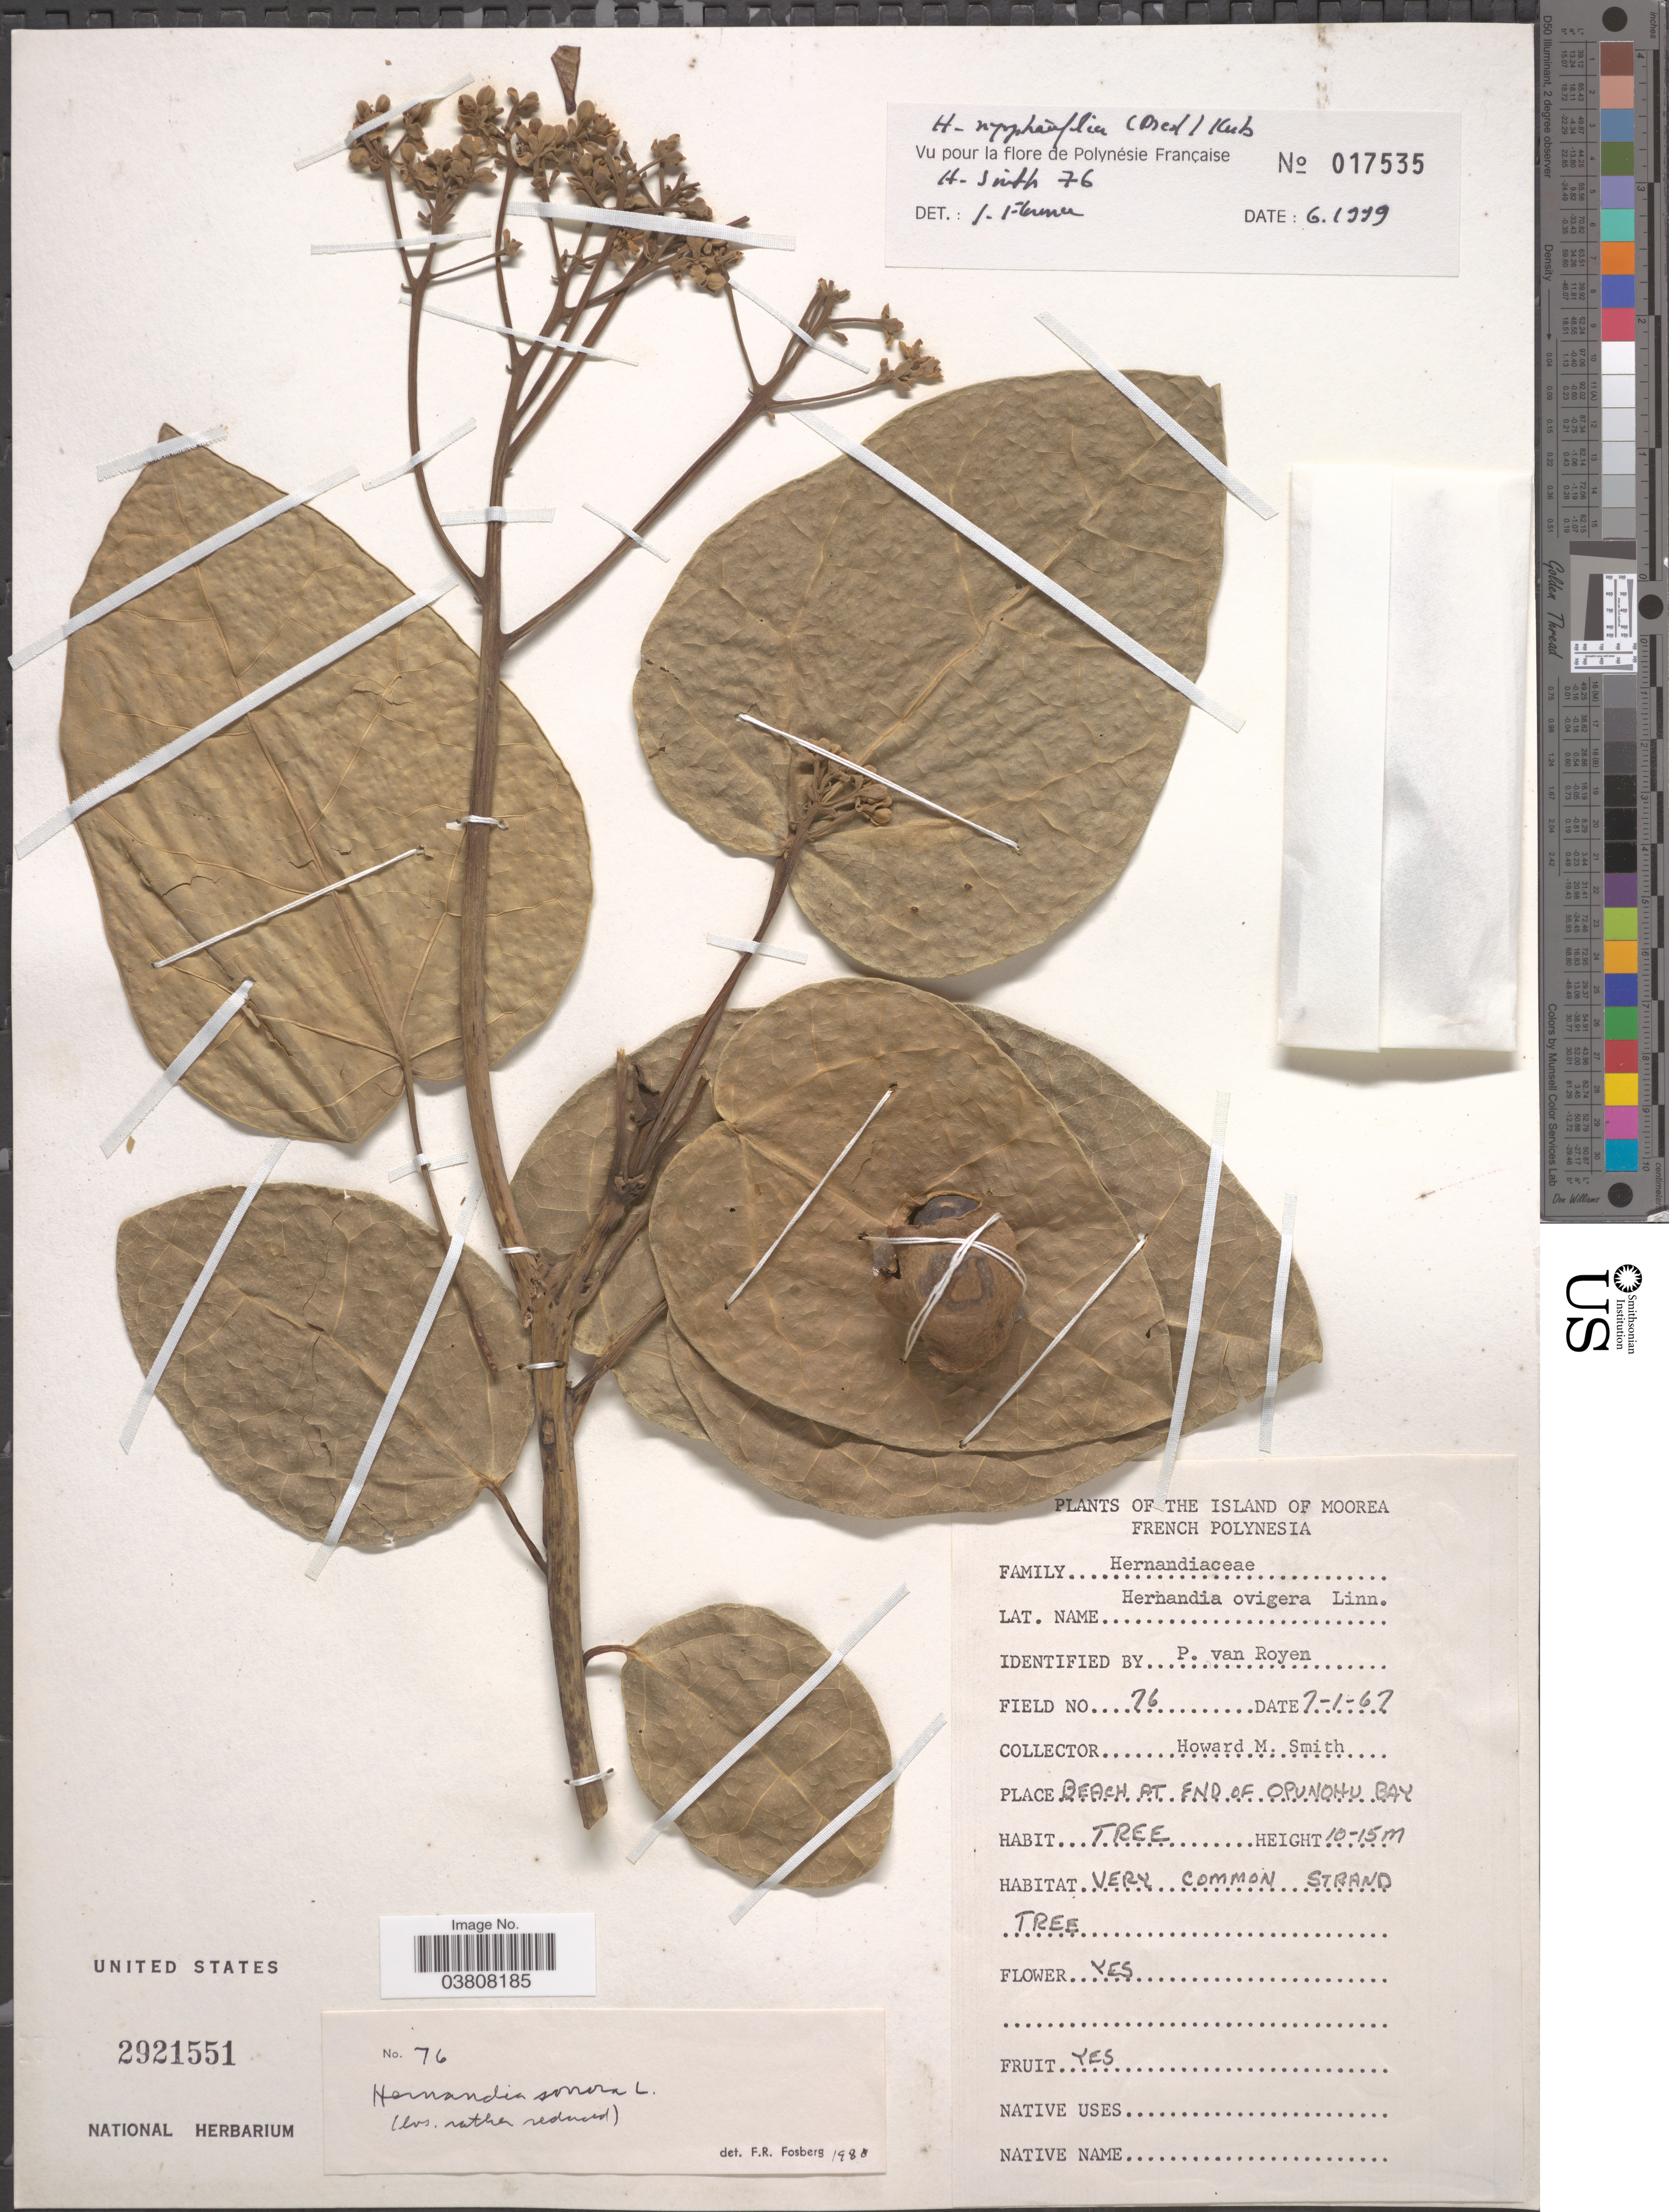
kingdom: Plantae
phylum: Tracheophyta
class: Magnoliopsida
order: Laurales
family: Hernandiaceae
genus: Hernandia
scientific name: Hernandia nymphaeifolia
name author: (C. Presl) Kubitzki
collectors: H. M. Smith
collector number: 76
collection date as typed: Transcribed d/m/y: 7/1/67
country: French Polynesia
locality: The Island of Moorea. Beach at end of Opunohu Bay.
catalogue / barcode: US 2921551